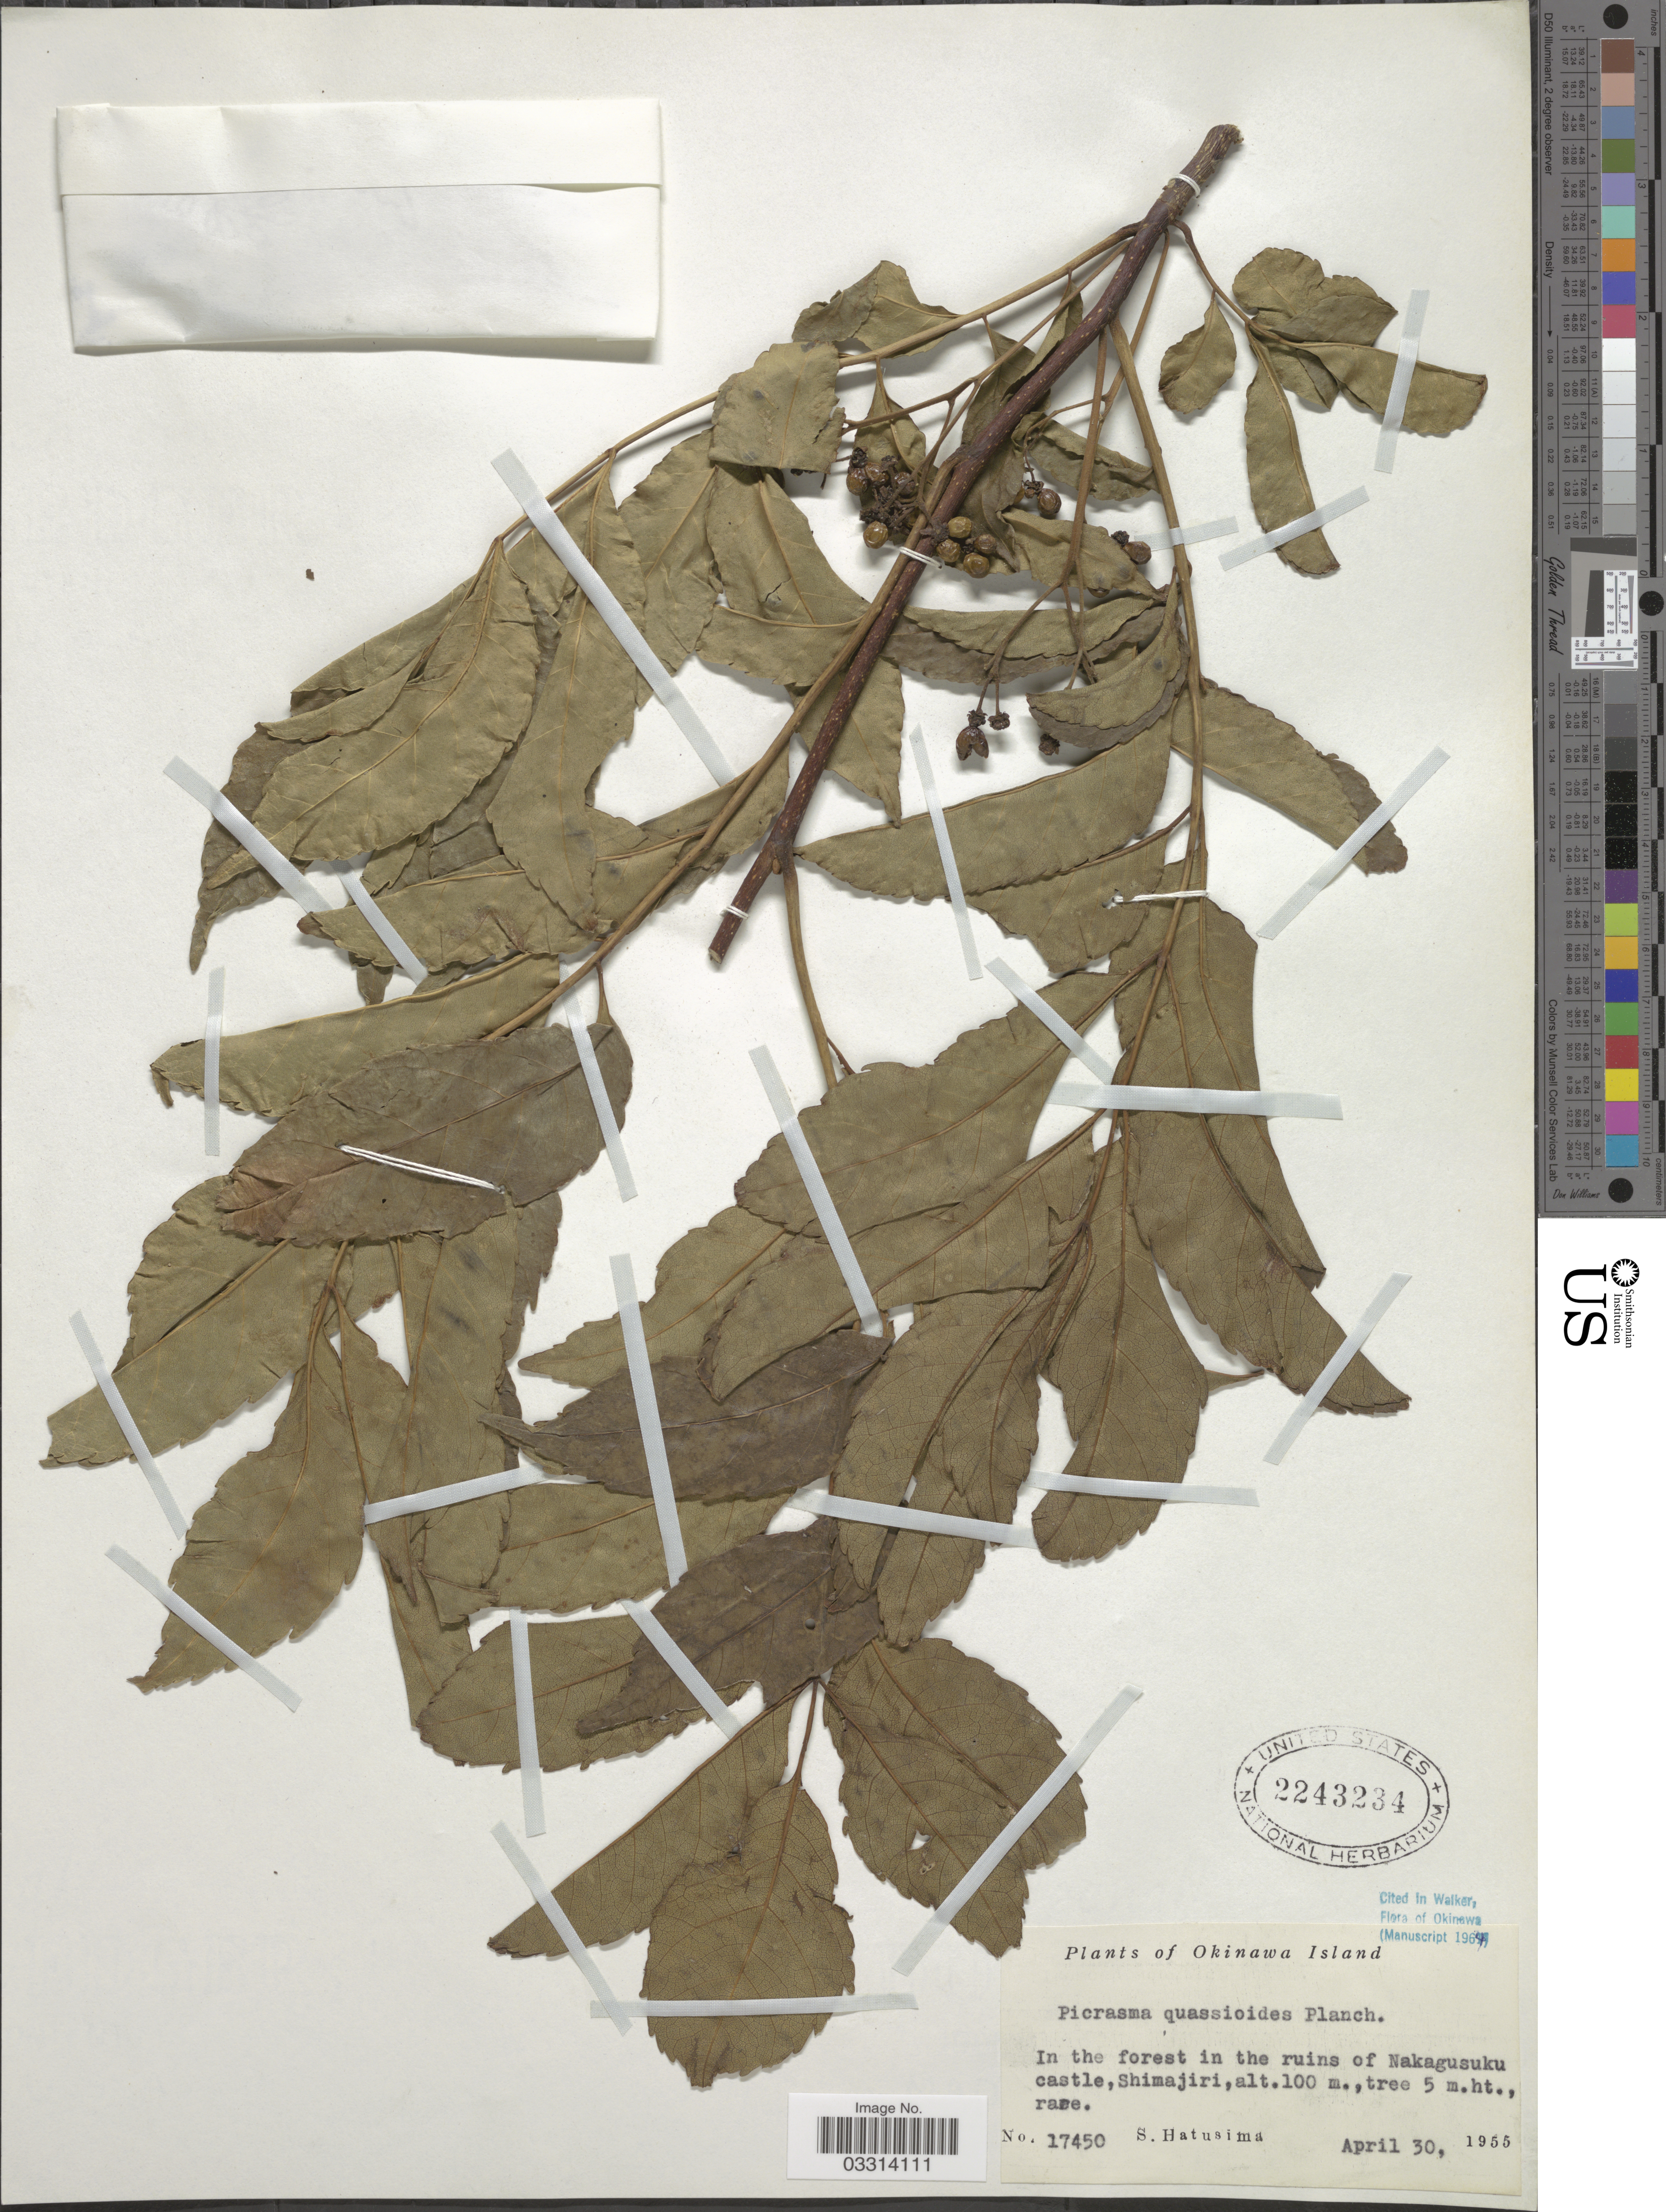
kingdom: Plantae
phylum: Tracheophyta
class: Magnoliopsida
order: Sapindales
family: Simaroubaceae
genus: Picrasma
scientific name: Picrasma quassioides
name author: (D. Don) Benn.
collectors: S. Hatusima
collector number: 17450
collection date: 1955-04-30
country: Japan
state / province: Okinawa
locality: Okinawa Island. In the forest in the ruins of Nakagusuku castle, Shimajiri.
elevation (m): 100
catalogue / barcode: US 2243234